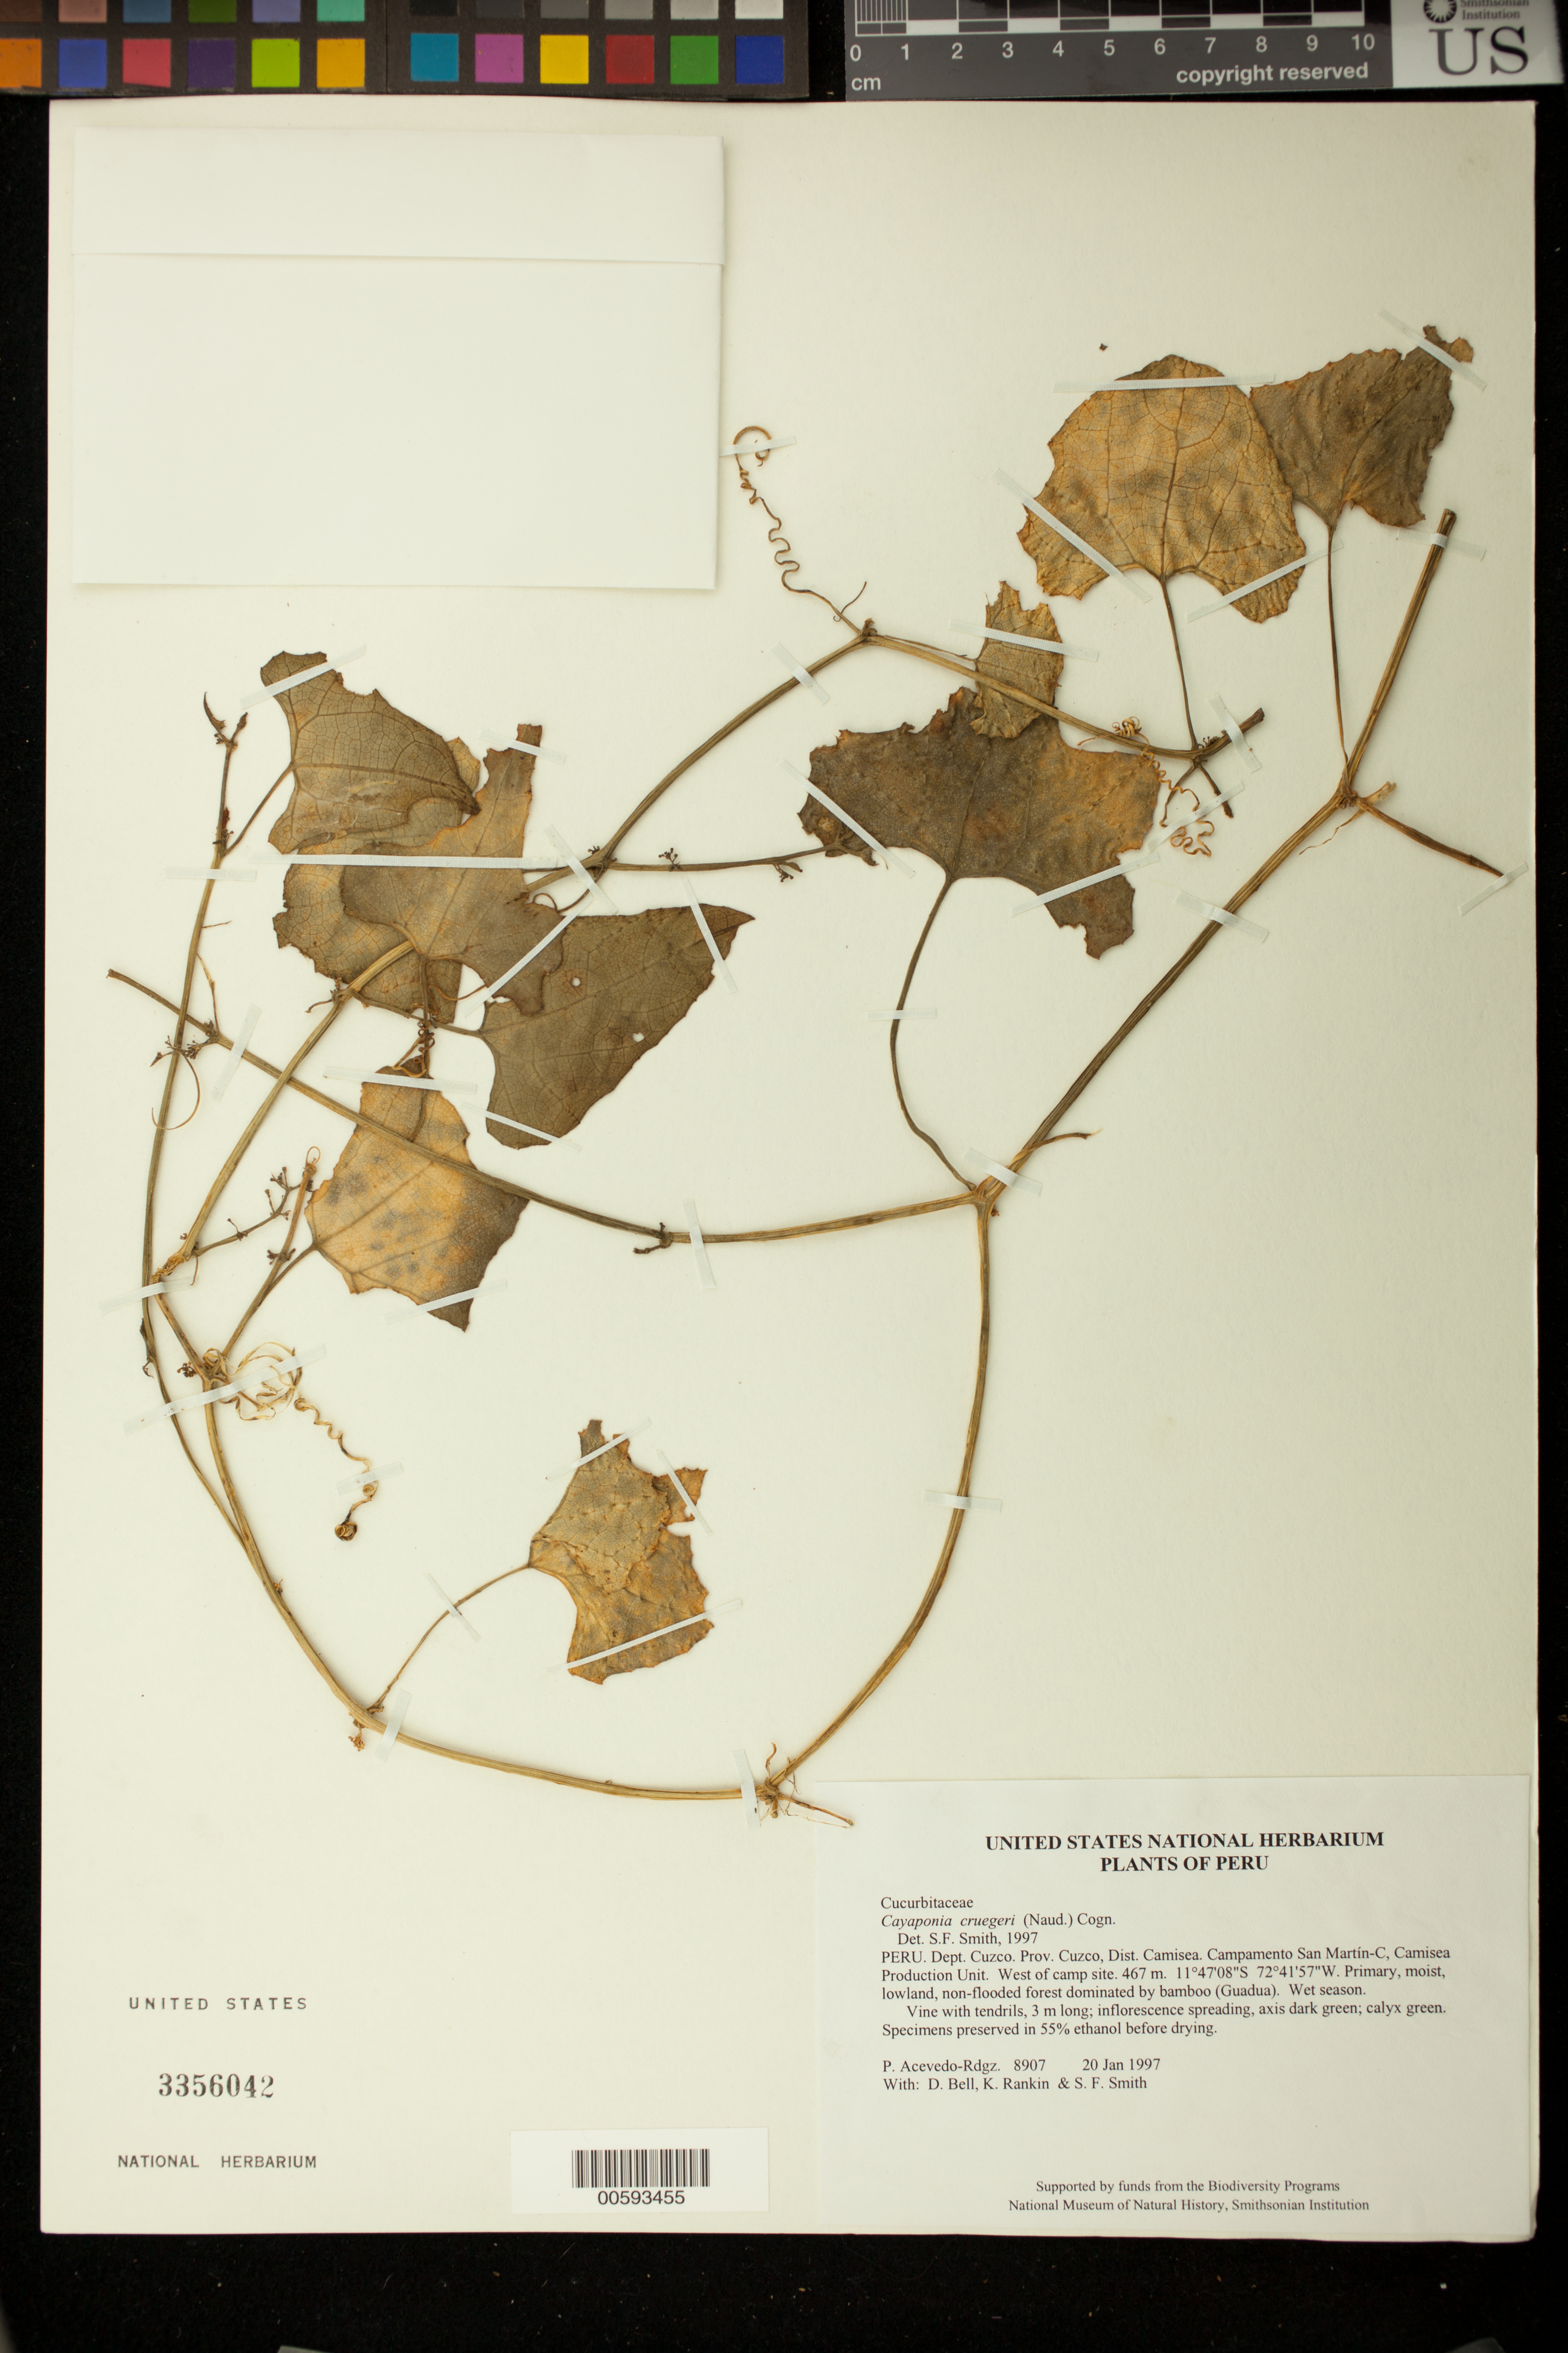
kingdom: Plantae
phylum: Tracheophyta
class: Magnoliopsida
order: Cucurbitales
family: Cucurbitaceae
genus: Cayaponia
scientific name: Cayaponia cruegeri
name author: (Naudin) Cogn.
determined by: Smith, Stephen F., (US), NMNH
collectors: P. Acevedo-Rodr., D. A. Bell, K. B. Rankin & S.F. Smith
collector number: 8907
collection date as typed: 20 Jan 1997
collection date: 1997-01-20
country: Peru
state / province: Cusco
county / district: Cusco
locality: Districto Camisea, Campamento San Martín-C, Camisea Production Unit. West of camp site.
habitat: Primary, moist, lowland, non-flooded forest dominated by bamboo (Guadua). Wet season.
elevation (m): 467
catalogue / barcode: US 3356042